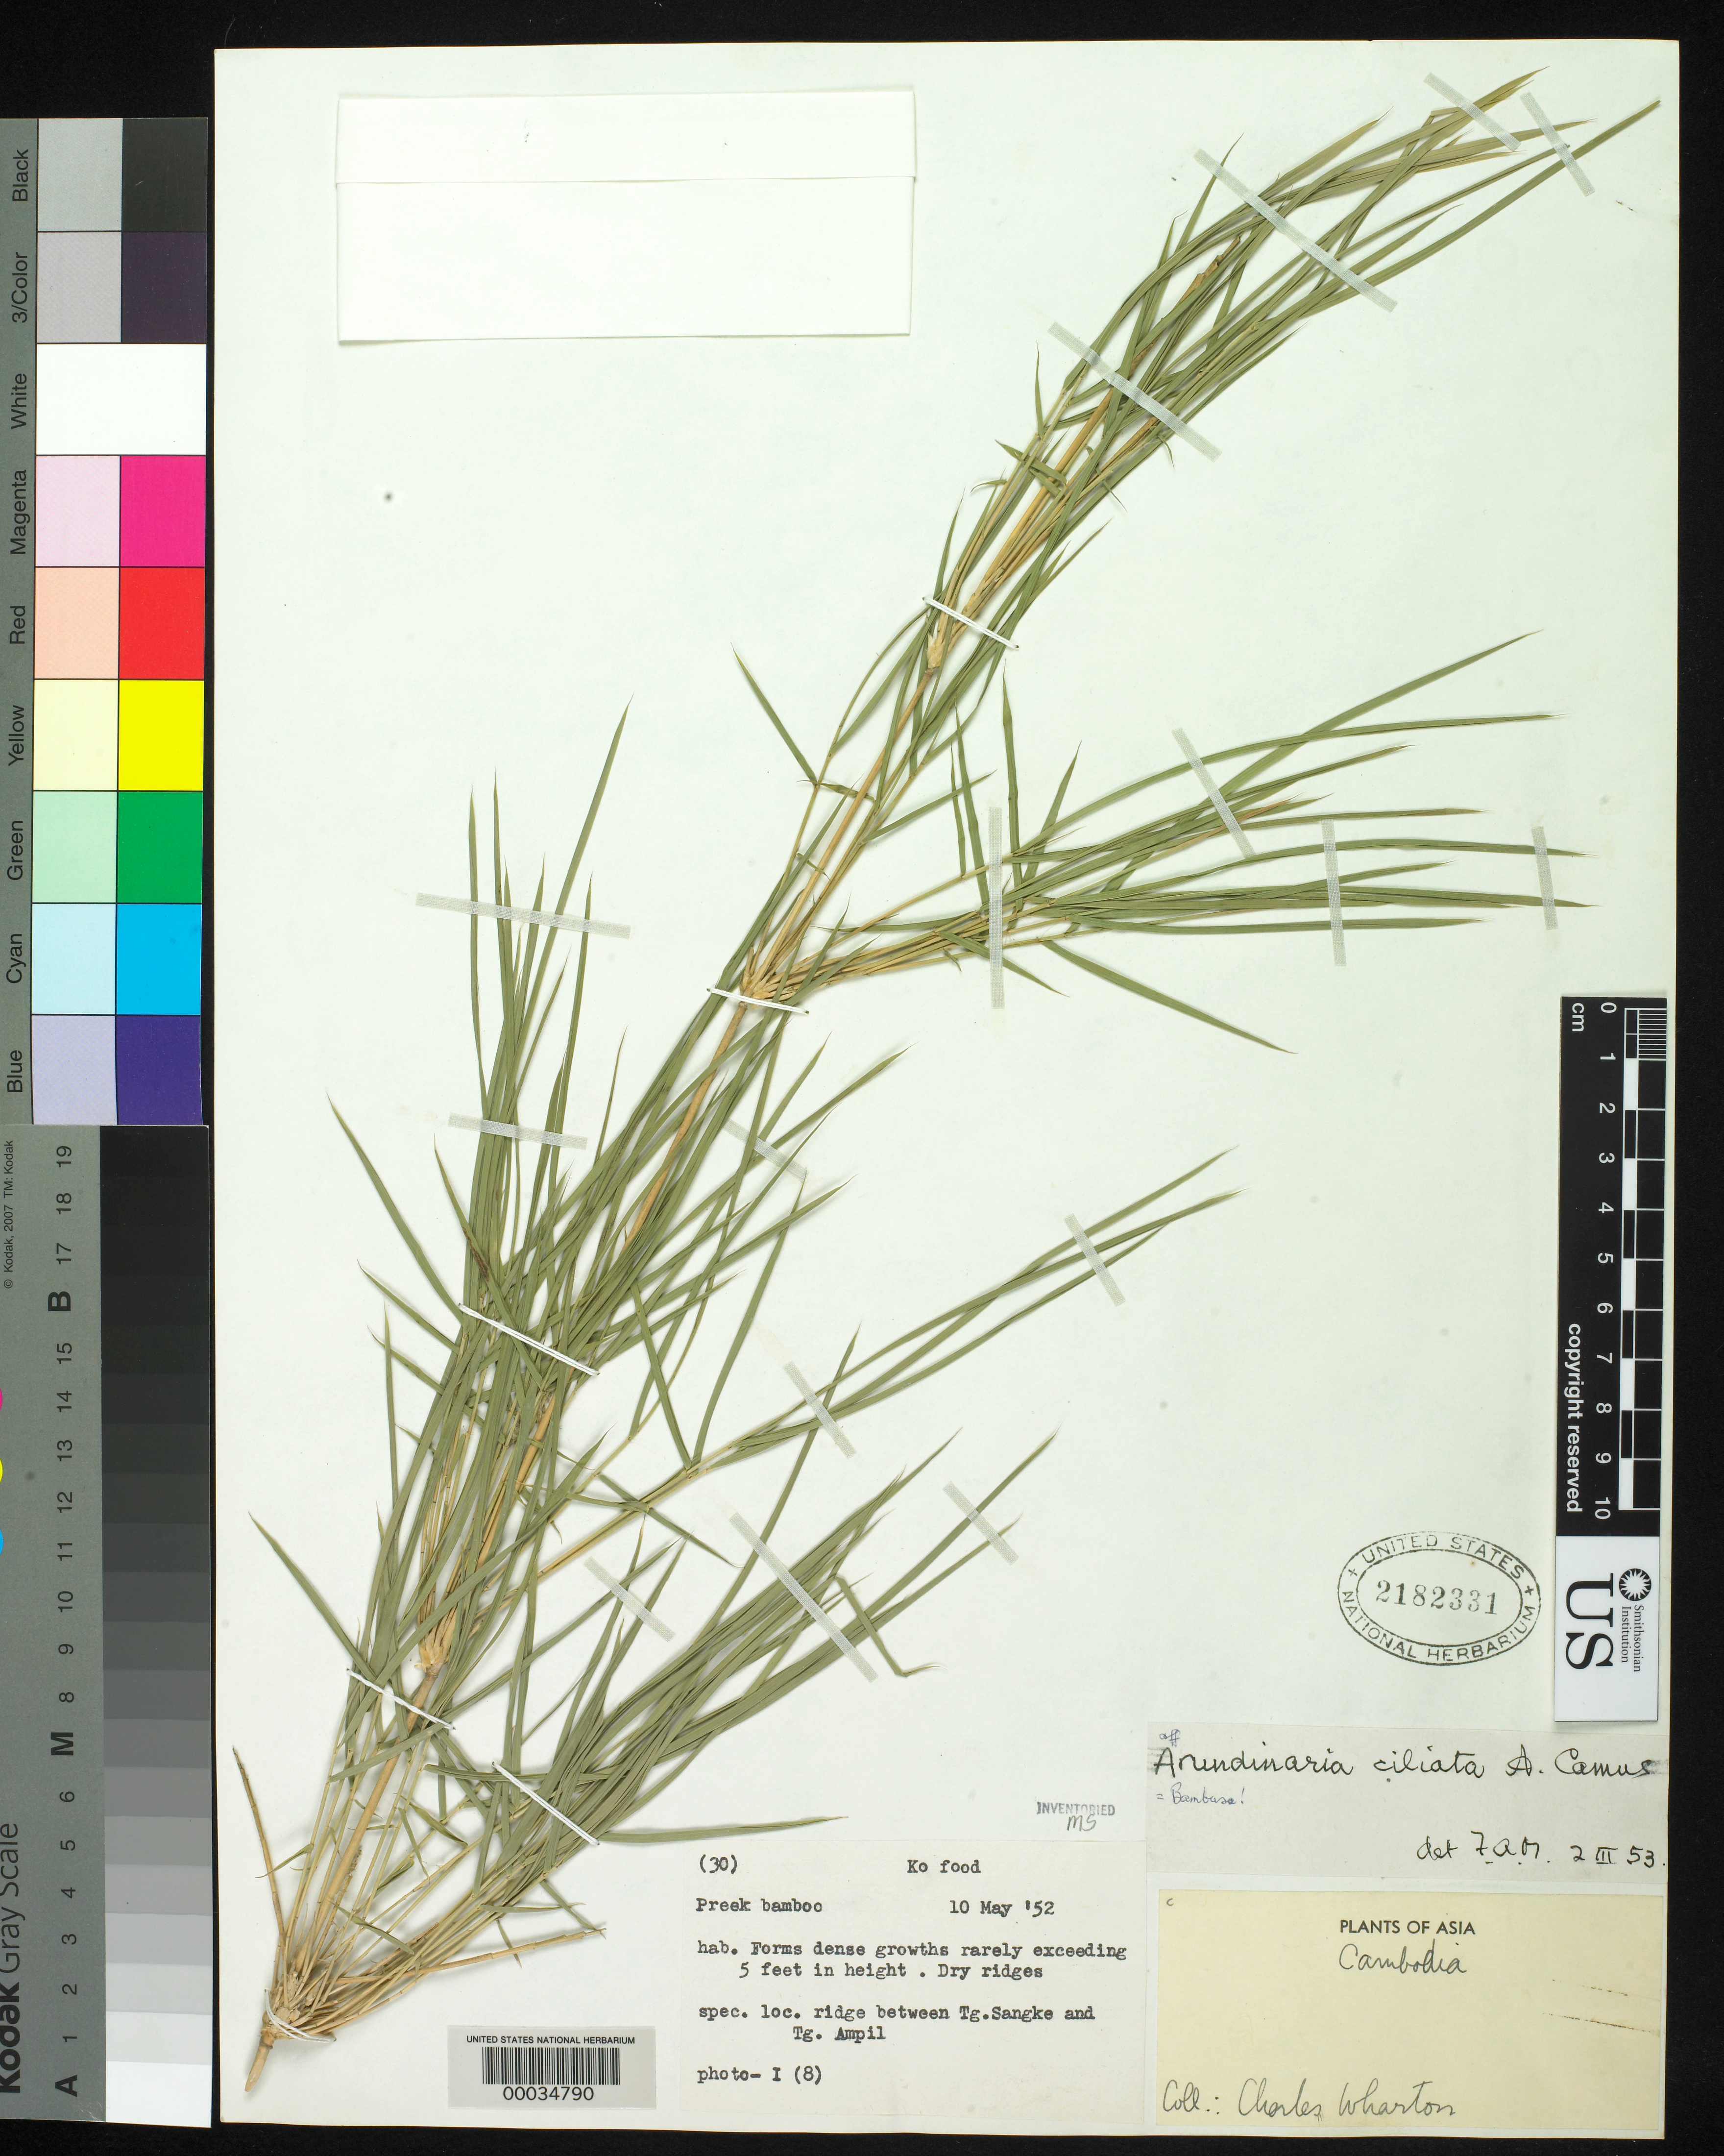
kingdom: Plantae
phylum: Tracheophyta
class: Liliopsida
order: Poales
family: Poaceae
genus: Bambusa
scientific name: Bambusa ciliata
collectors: C. Wharton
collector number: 30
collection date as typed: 10 May 1952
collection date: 1952-05-10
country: Cambodia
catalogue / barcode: US 2182331